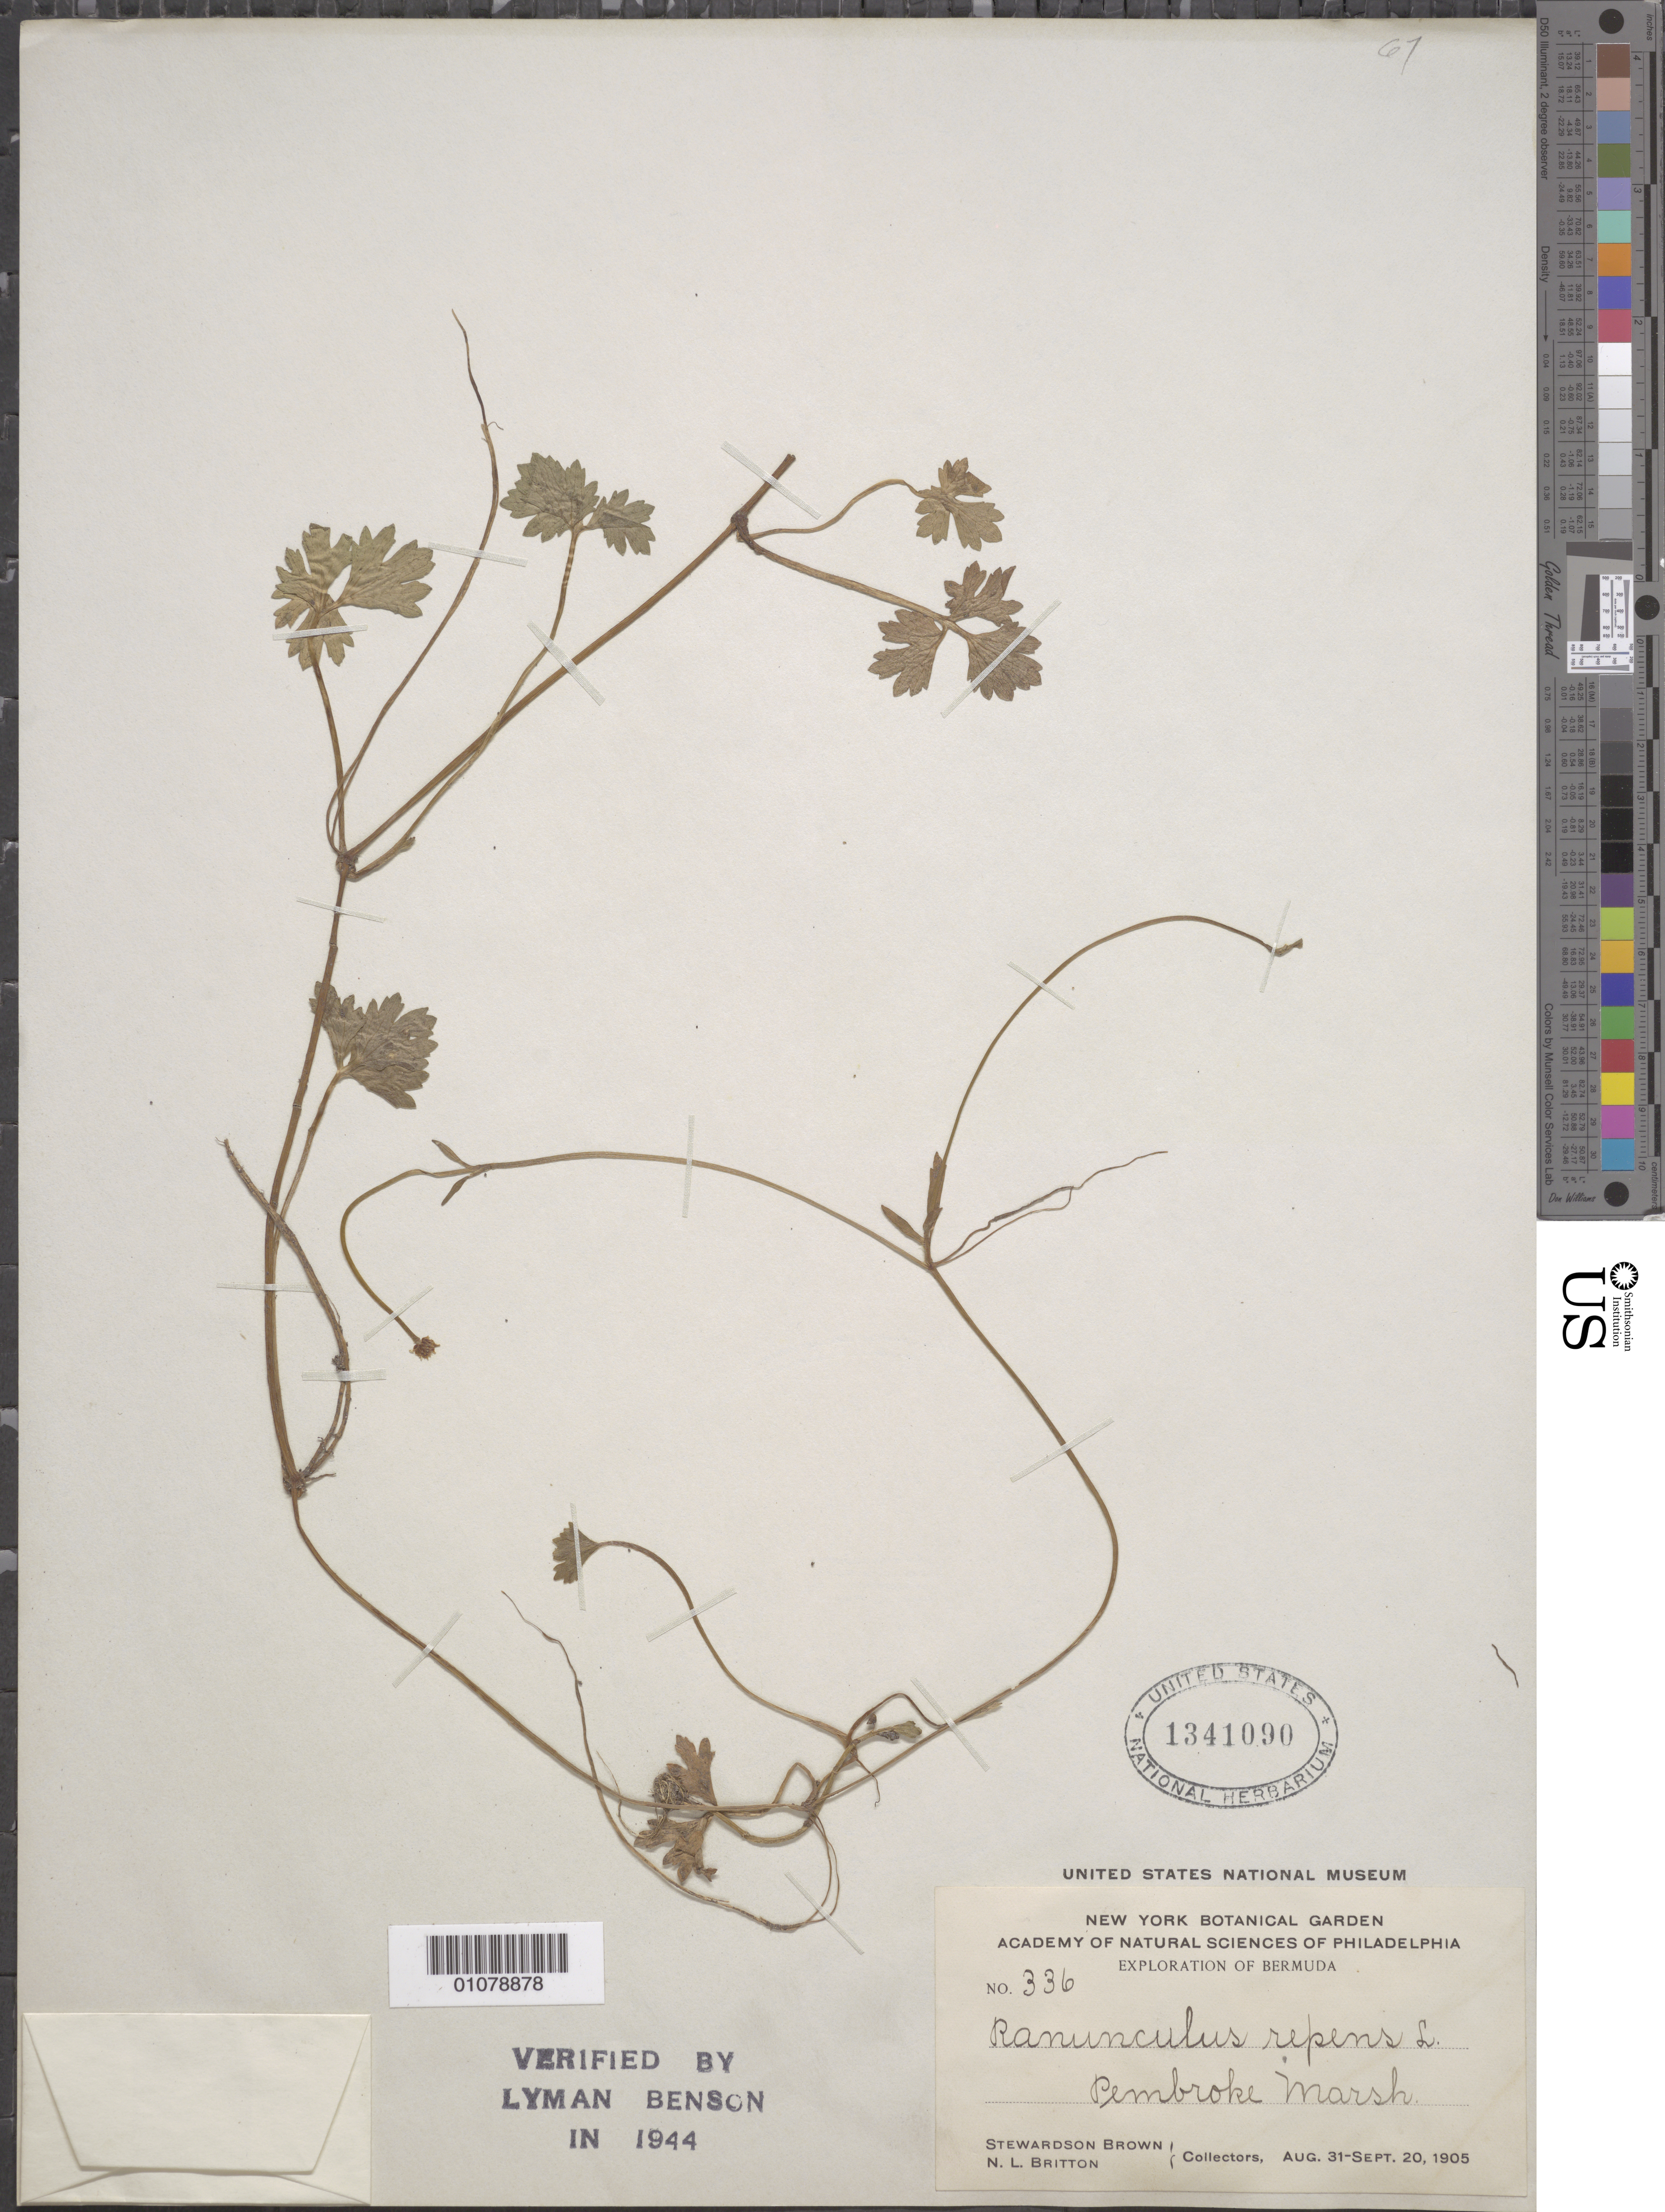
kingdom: Plantae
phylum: Tracheophyta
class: Magnoliopsida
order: Ranunculales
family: Ranunculaceae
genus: Ranunculus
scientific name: Ranunculus repens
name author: L.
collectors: S. Brown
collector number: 336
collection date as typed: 31 Aug 1905 to 20 Sep 1905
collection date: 1905-08-31/1905-09-20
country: Bermuda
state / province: Paget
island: Bermuda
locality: Pembroke Marsh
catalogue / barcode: US 1341090